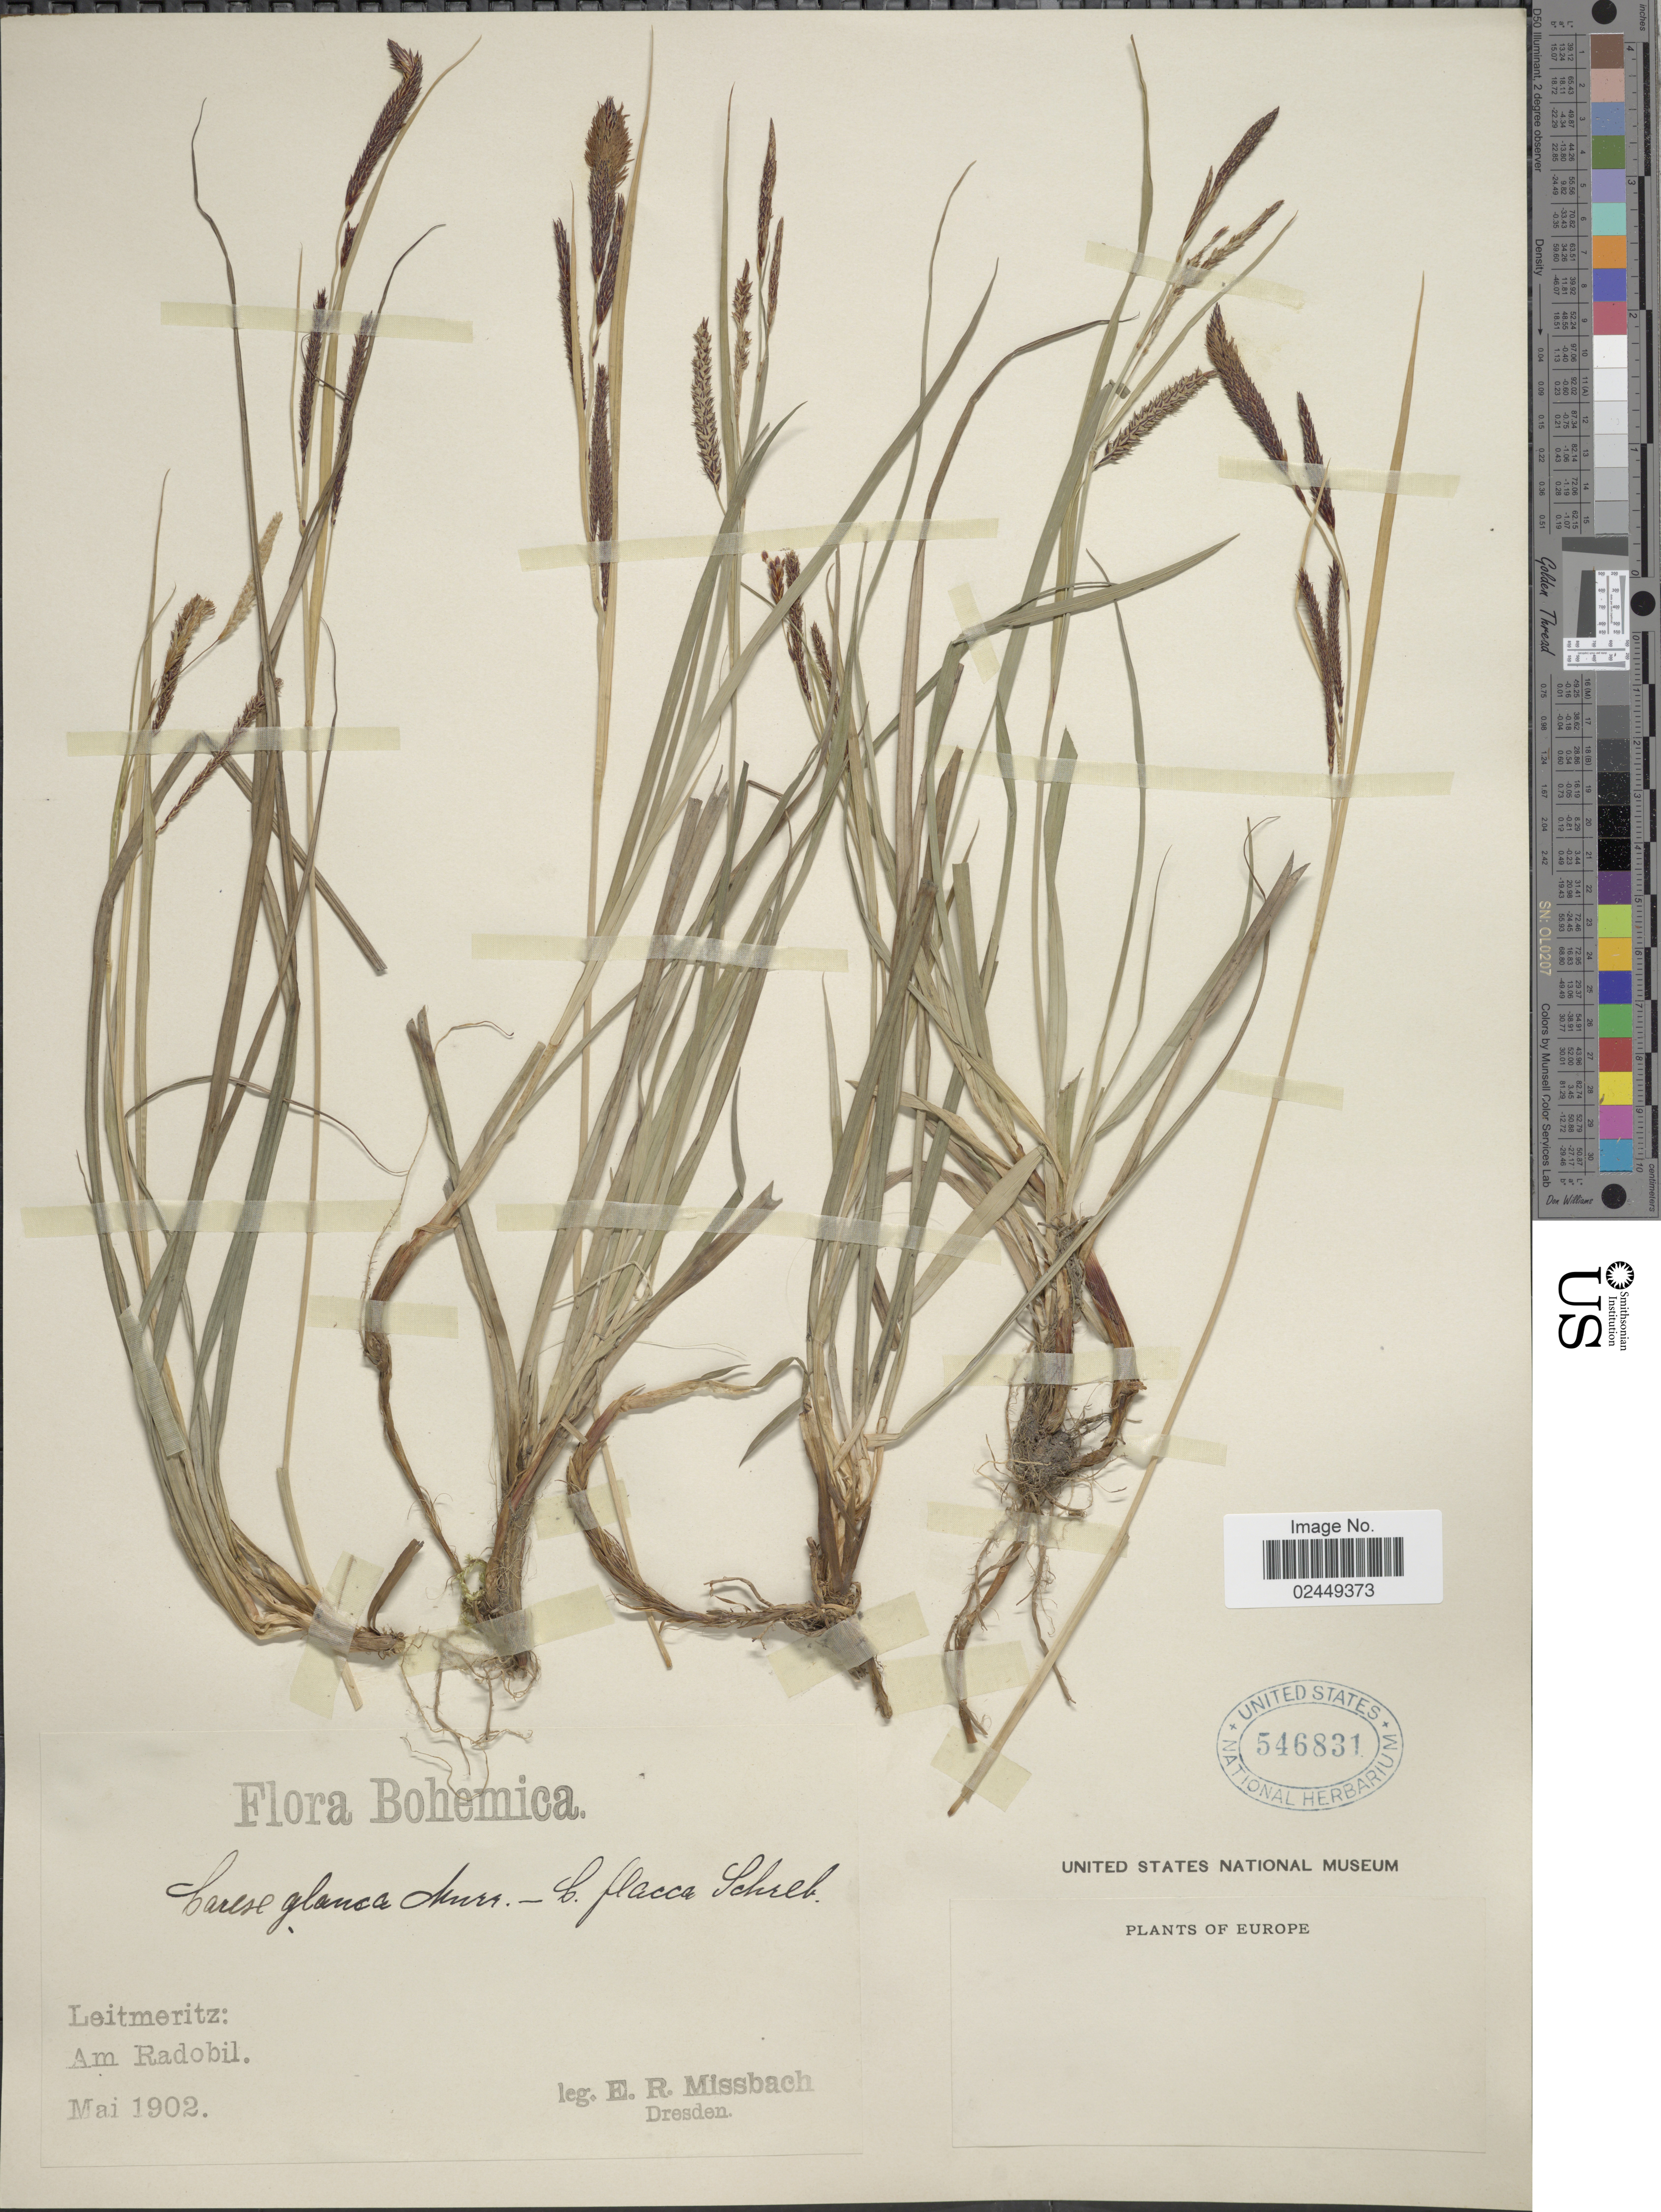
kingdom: Plantae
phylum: Tracheophyta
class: Liliopsida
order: Poales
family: Cyperaceae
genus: Carex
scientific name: Carex flacca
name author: Schreb.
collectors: E. Missbach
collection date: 1902-05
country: Czechia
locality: Bohemica, Leitmeritz: Am Radobil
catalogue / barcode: US 546831